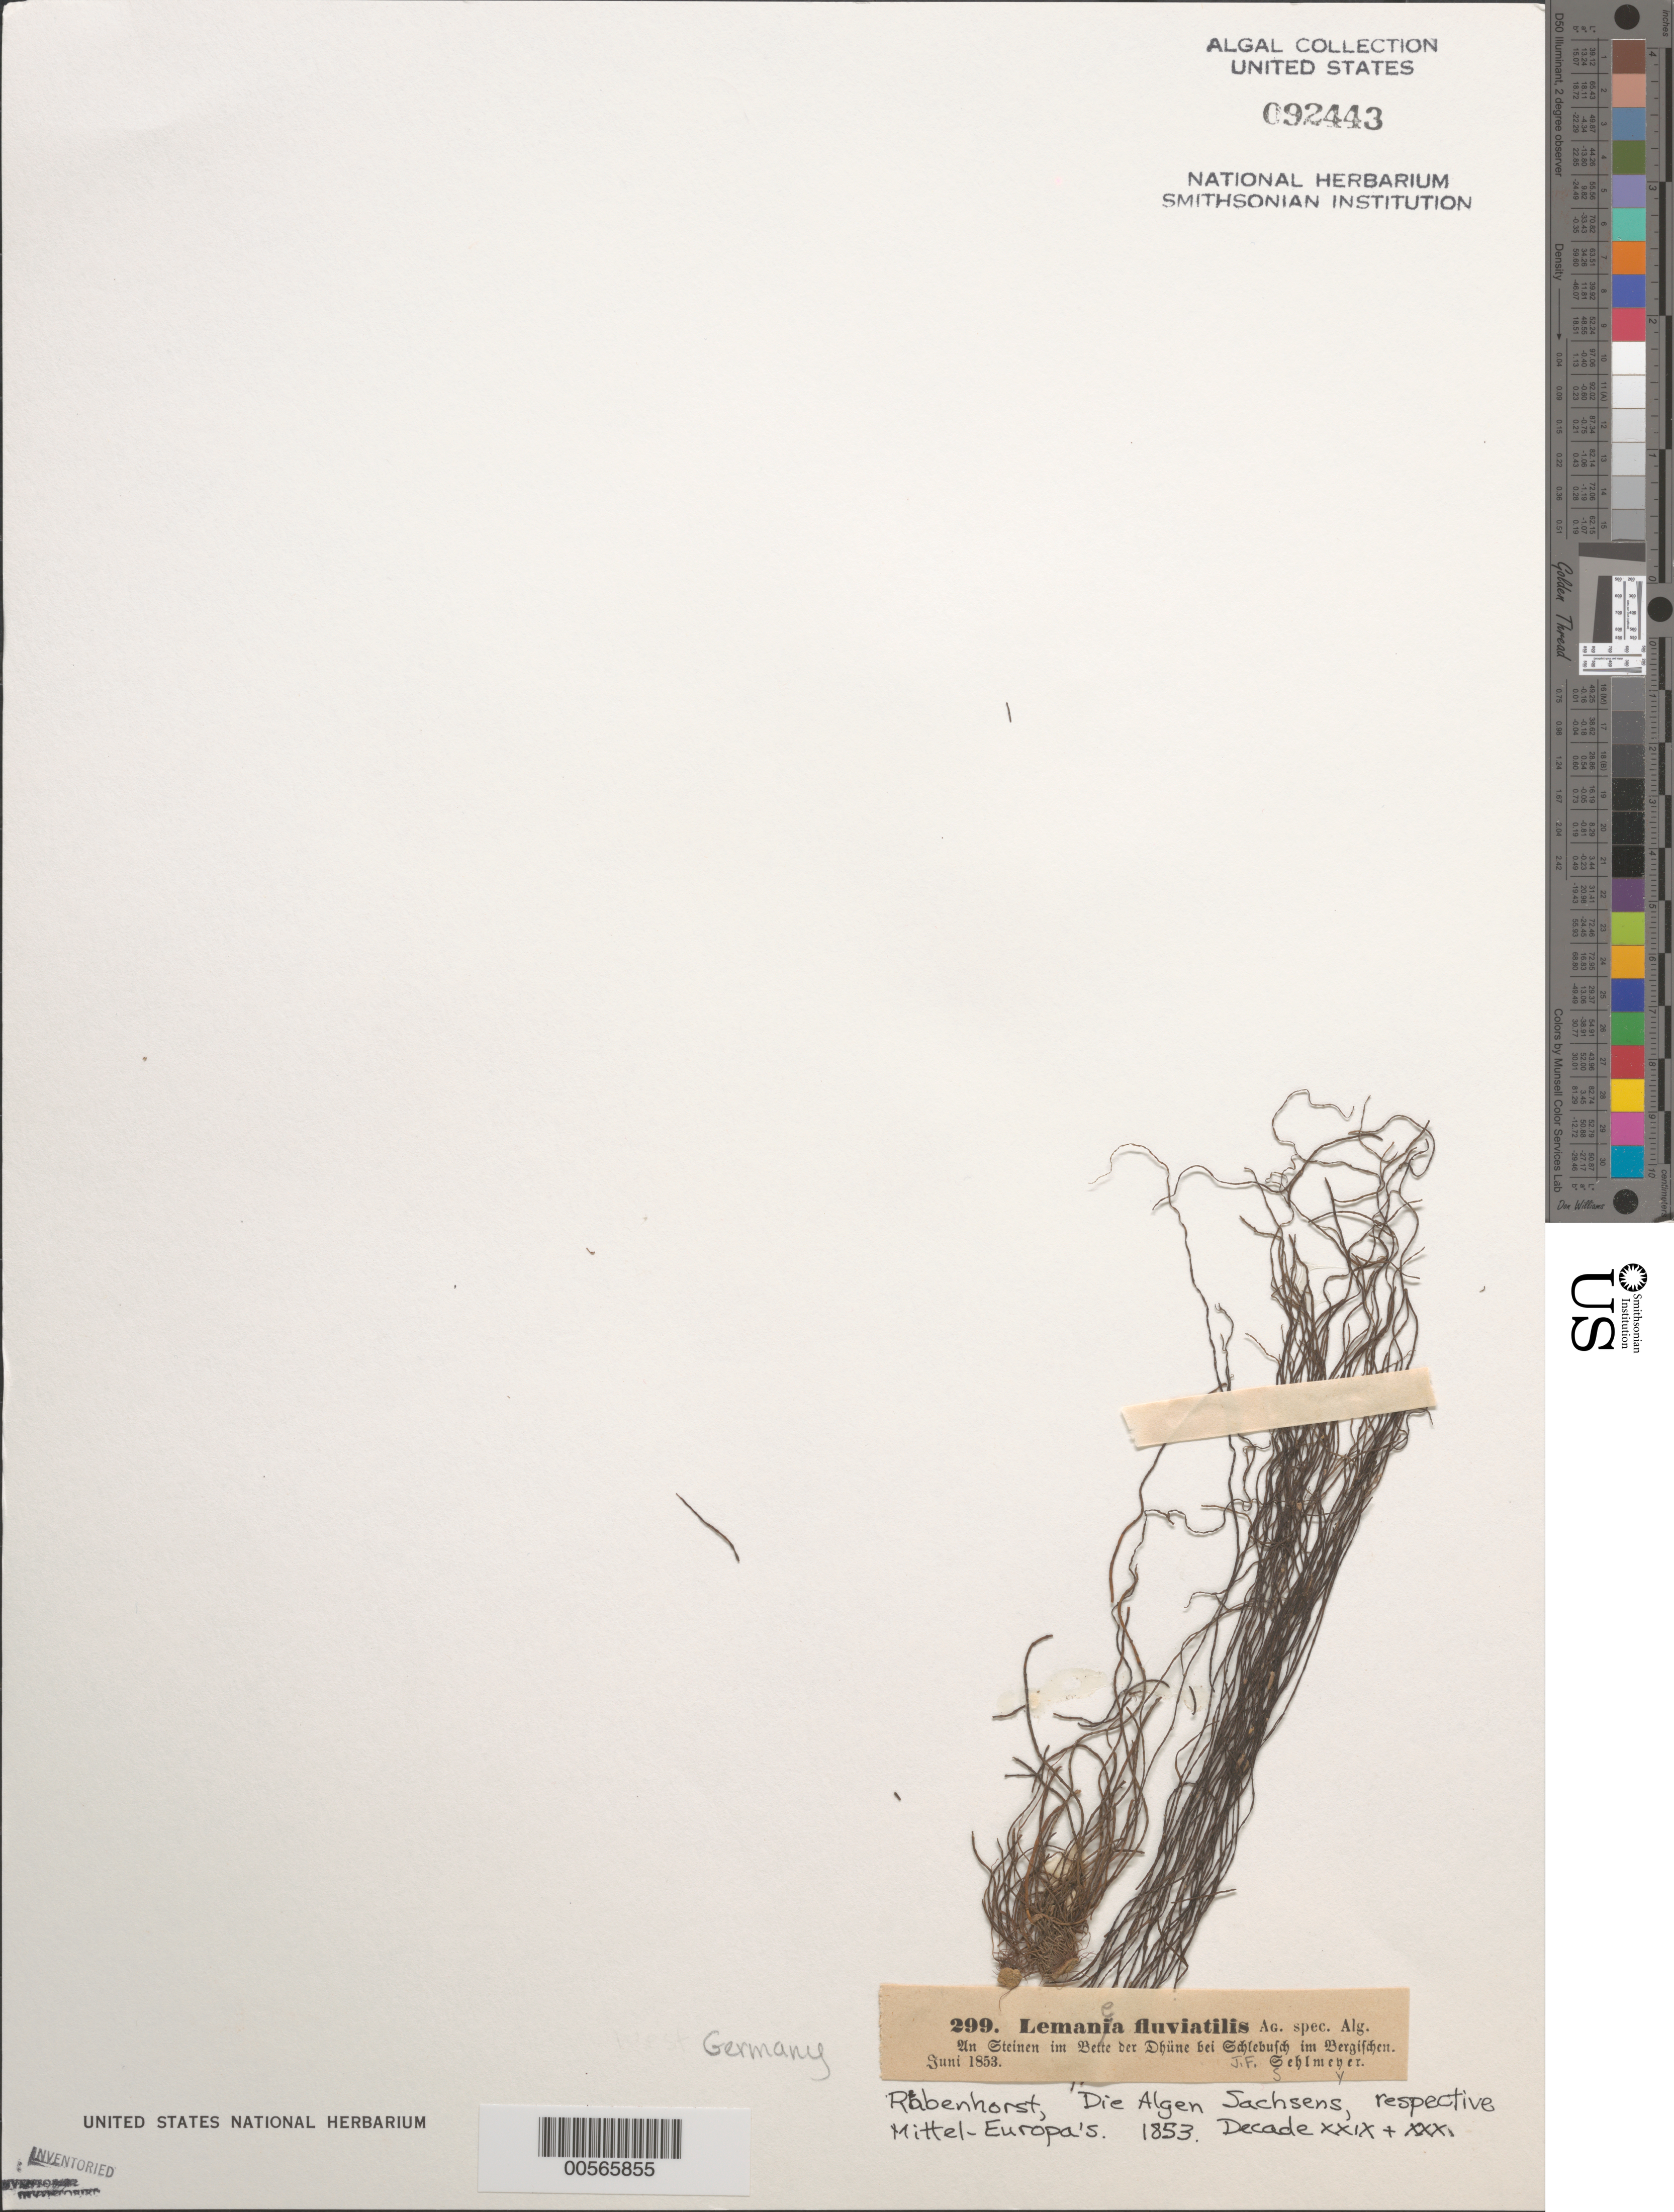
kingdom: Plantae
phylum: Rhodophyta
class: Florideophyceae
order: Batrachospermales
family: Lemaneaceae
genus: Lemanea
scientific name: Lemanea fluviatilis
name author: (L.) C. Agardh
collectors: J. Sehlmeyer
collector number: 299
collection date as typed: Jun 1853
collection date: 1853-06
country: Germany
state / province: Nordrhein-Westfalen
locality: Dhunn (dhune), near schlebusch, bergischen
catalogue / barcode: US 92443